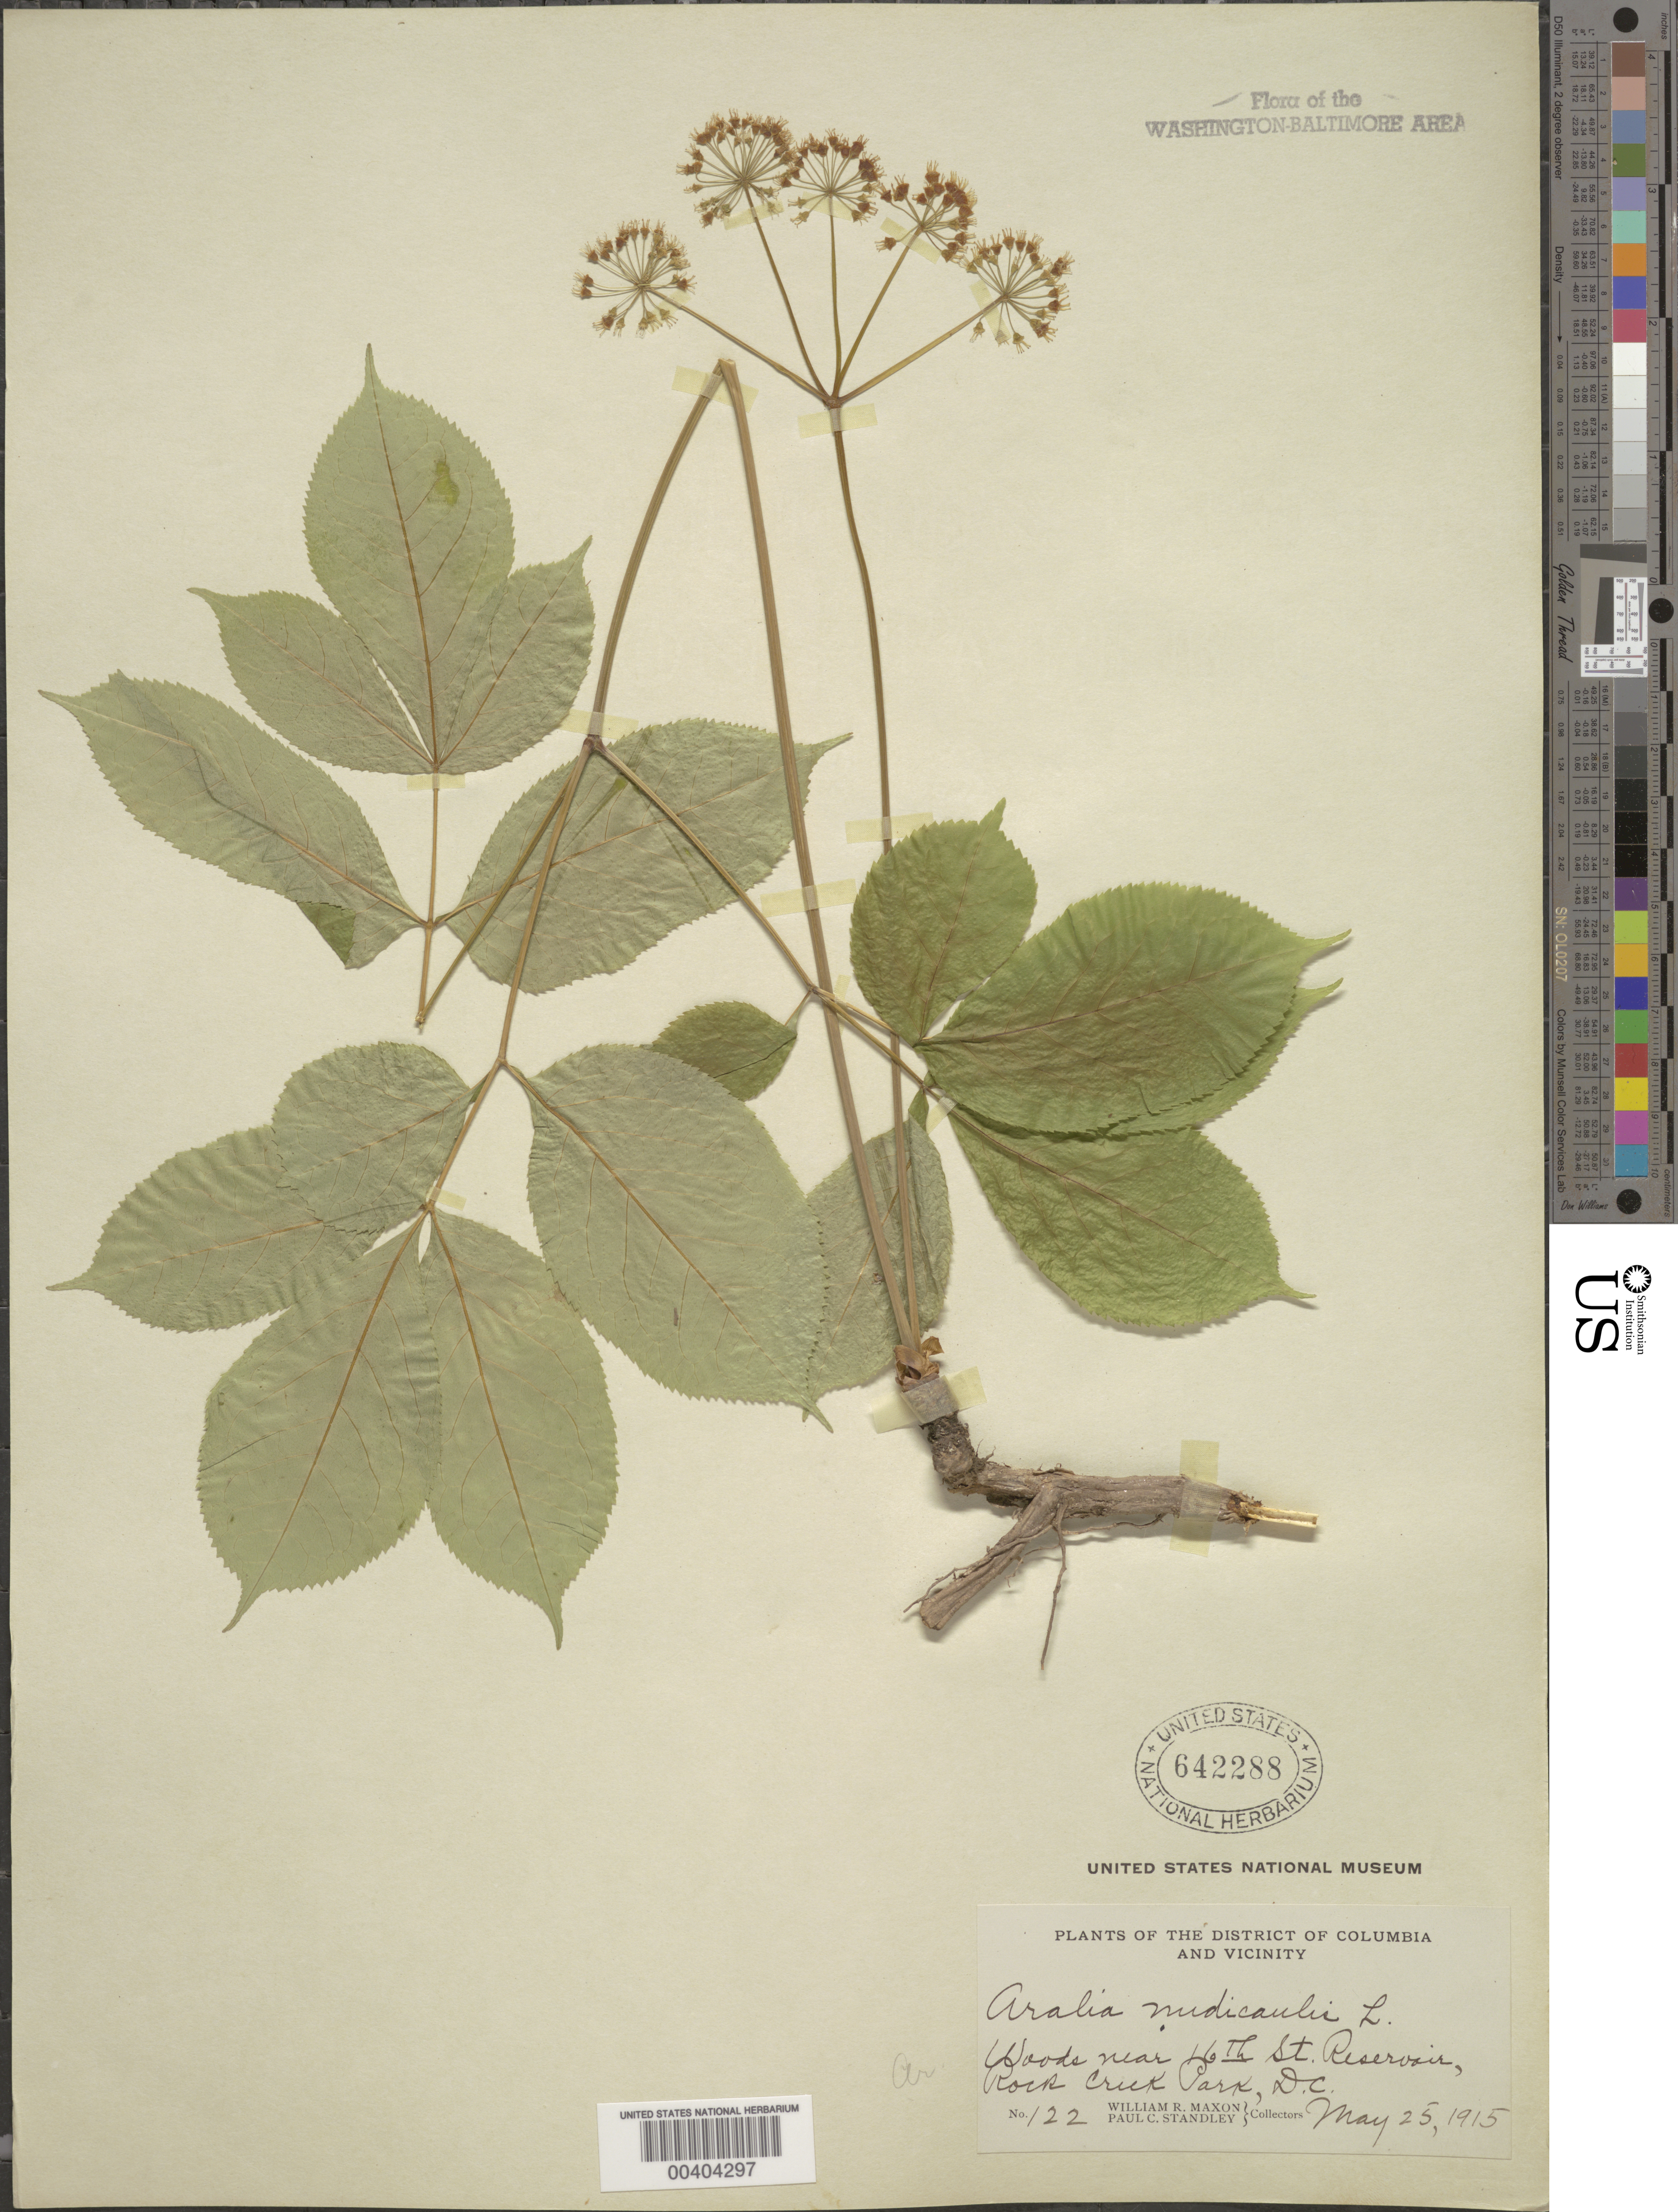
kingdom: Plantae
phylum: Tracheophyta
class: Magnoliopsida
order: Apiales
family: Araliaceae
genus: Aralia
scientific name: Aralia nudicaulis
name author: L.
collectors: W. R. Maxon & P. C. Standley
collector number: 122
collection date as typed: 25 May 1915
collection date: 1915-05-25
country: United States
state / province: District of Columbia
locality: Near 16th St. Reservoir, Rock Creek Park Rock Creek Park & vicinity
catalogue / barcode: US 642288